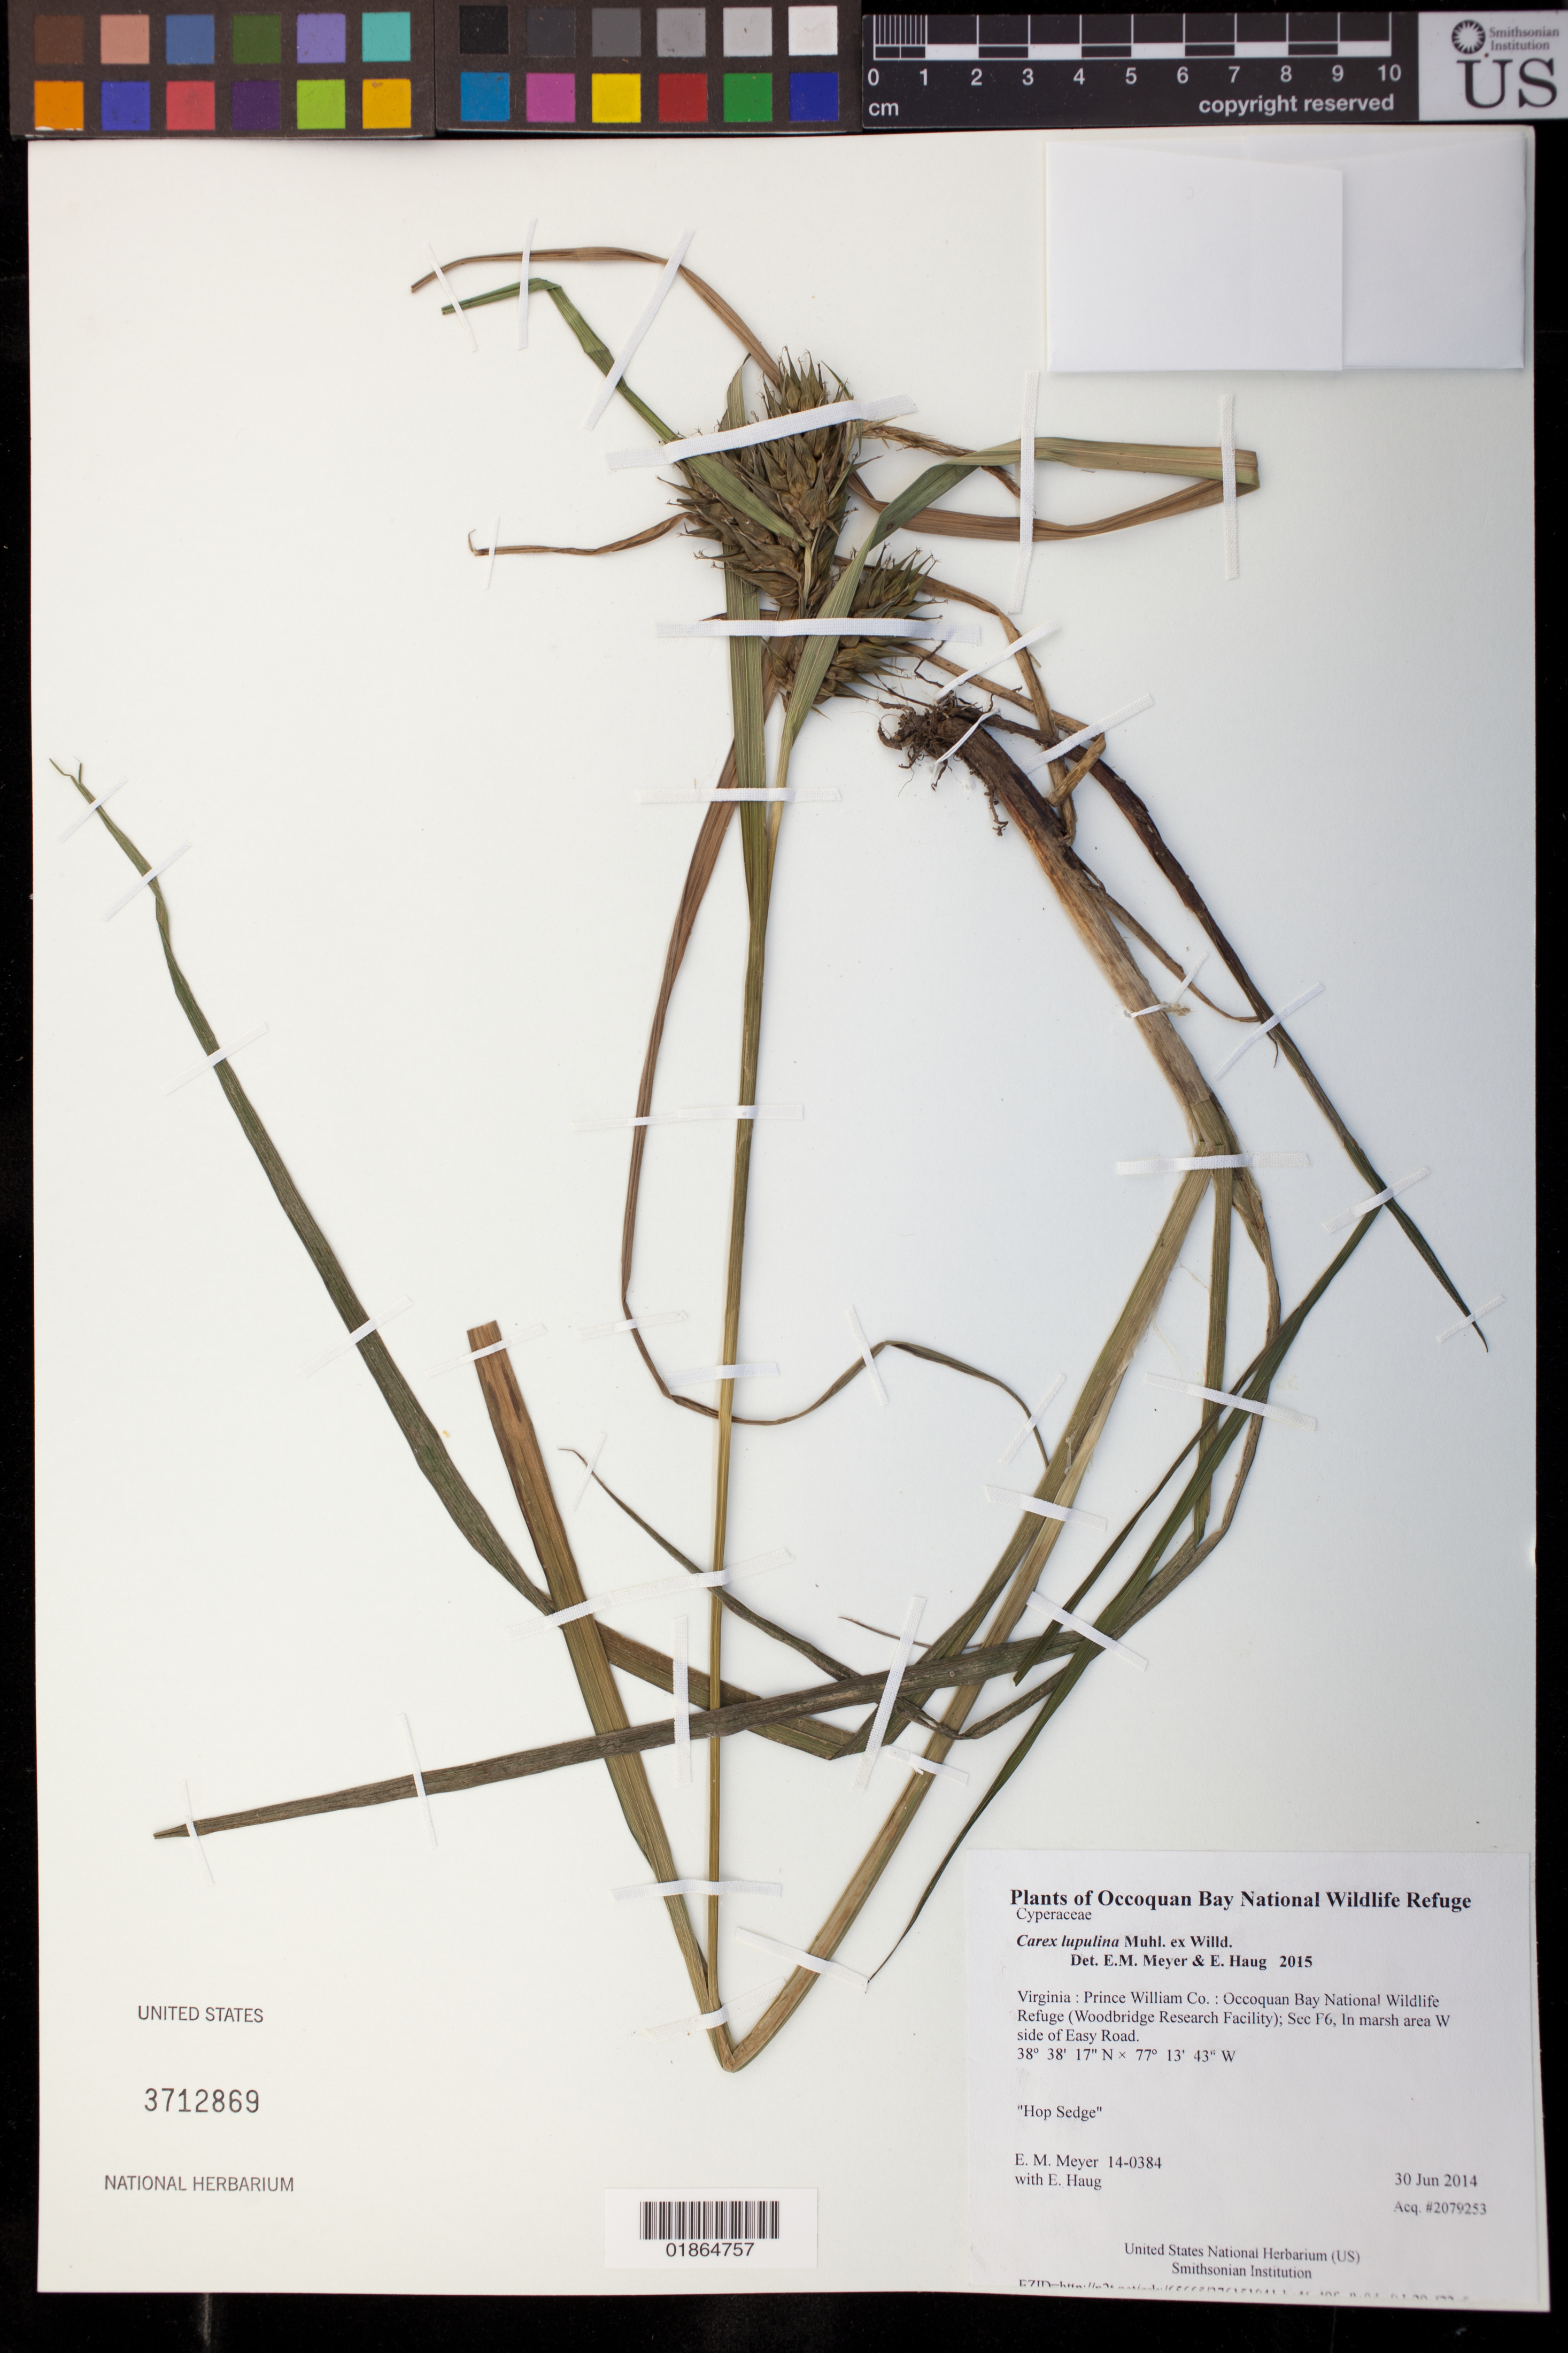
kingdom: Plantae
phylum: Tracheophyta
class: Liliopsida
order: Poales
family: Cyperaceae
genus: Carex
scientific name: Carex lupulina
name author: Muhl. ex Willd.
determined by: Meyer, E. M.; Haug, E.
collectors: E. M. Meyer & E. Haug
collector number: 14-0384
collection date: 2014-06-30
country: United States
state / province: Virginia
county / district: Prince William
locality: Occoquan Bay National Wildlife Refuge (Woodbridge Research Facility); Sec F6, In marsh area W side of Easy Road.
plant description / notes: Hop Sedge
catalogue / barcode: US 3712869